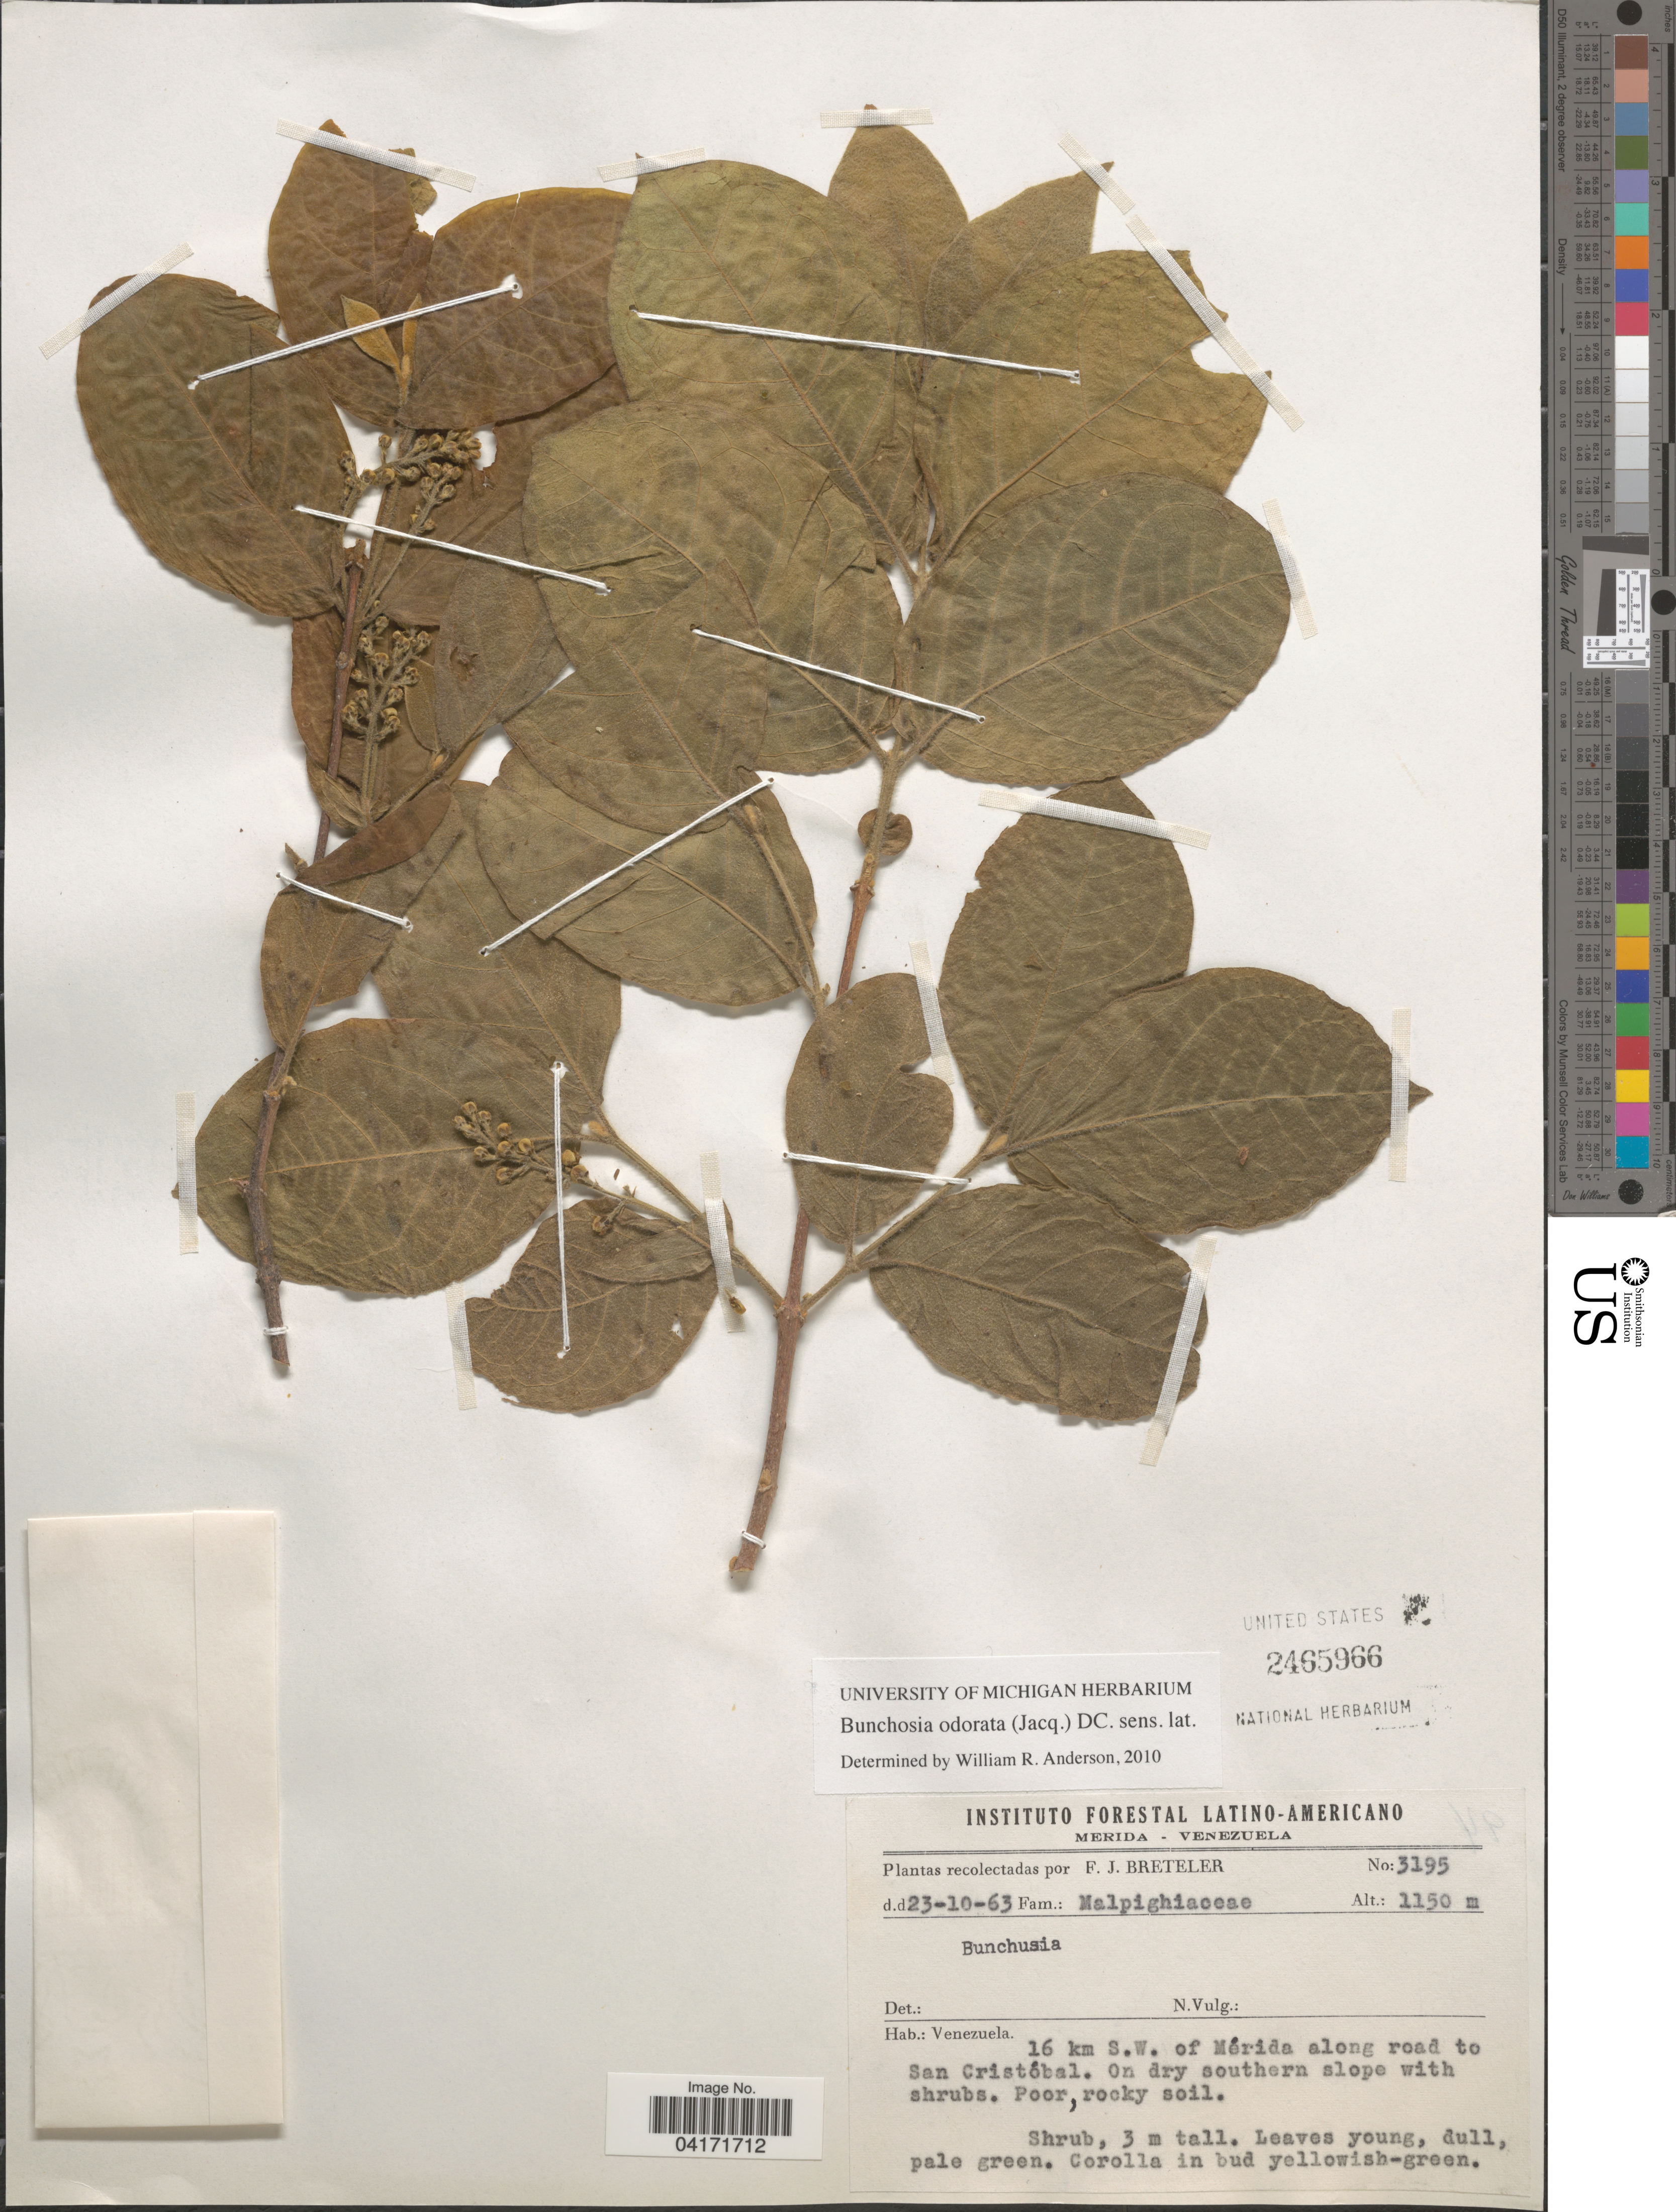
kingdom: Plantae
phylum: Tracheophyta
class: Magnoliopsida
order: Malpighiales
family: Malpighiaceae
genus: Bunchosia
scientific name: Bunchosia odorata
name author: (Jacq.) DC.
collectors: F. J. Breteler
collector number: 3195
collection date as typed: Transcribed d/m/y: 23/10/63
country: Venezuela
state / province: Merida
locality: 16 km S.W. of Mérida along road to San Cristóbal. On dry southern slope with shrubs.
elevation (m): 1150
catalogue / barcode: US 2465966